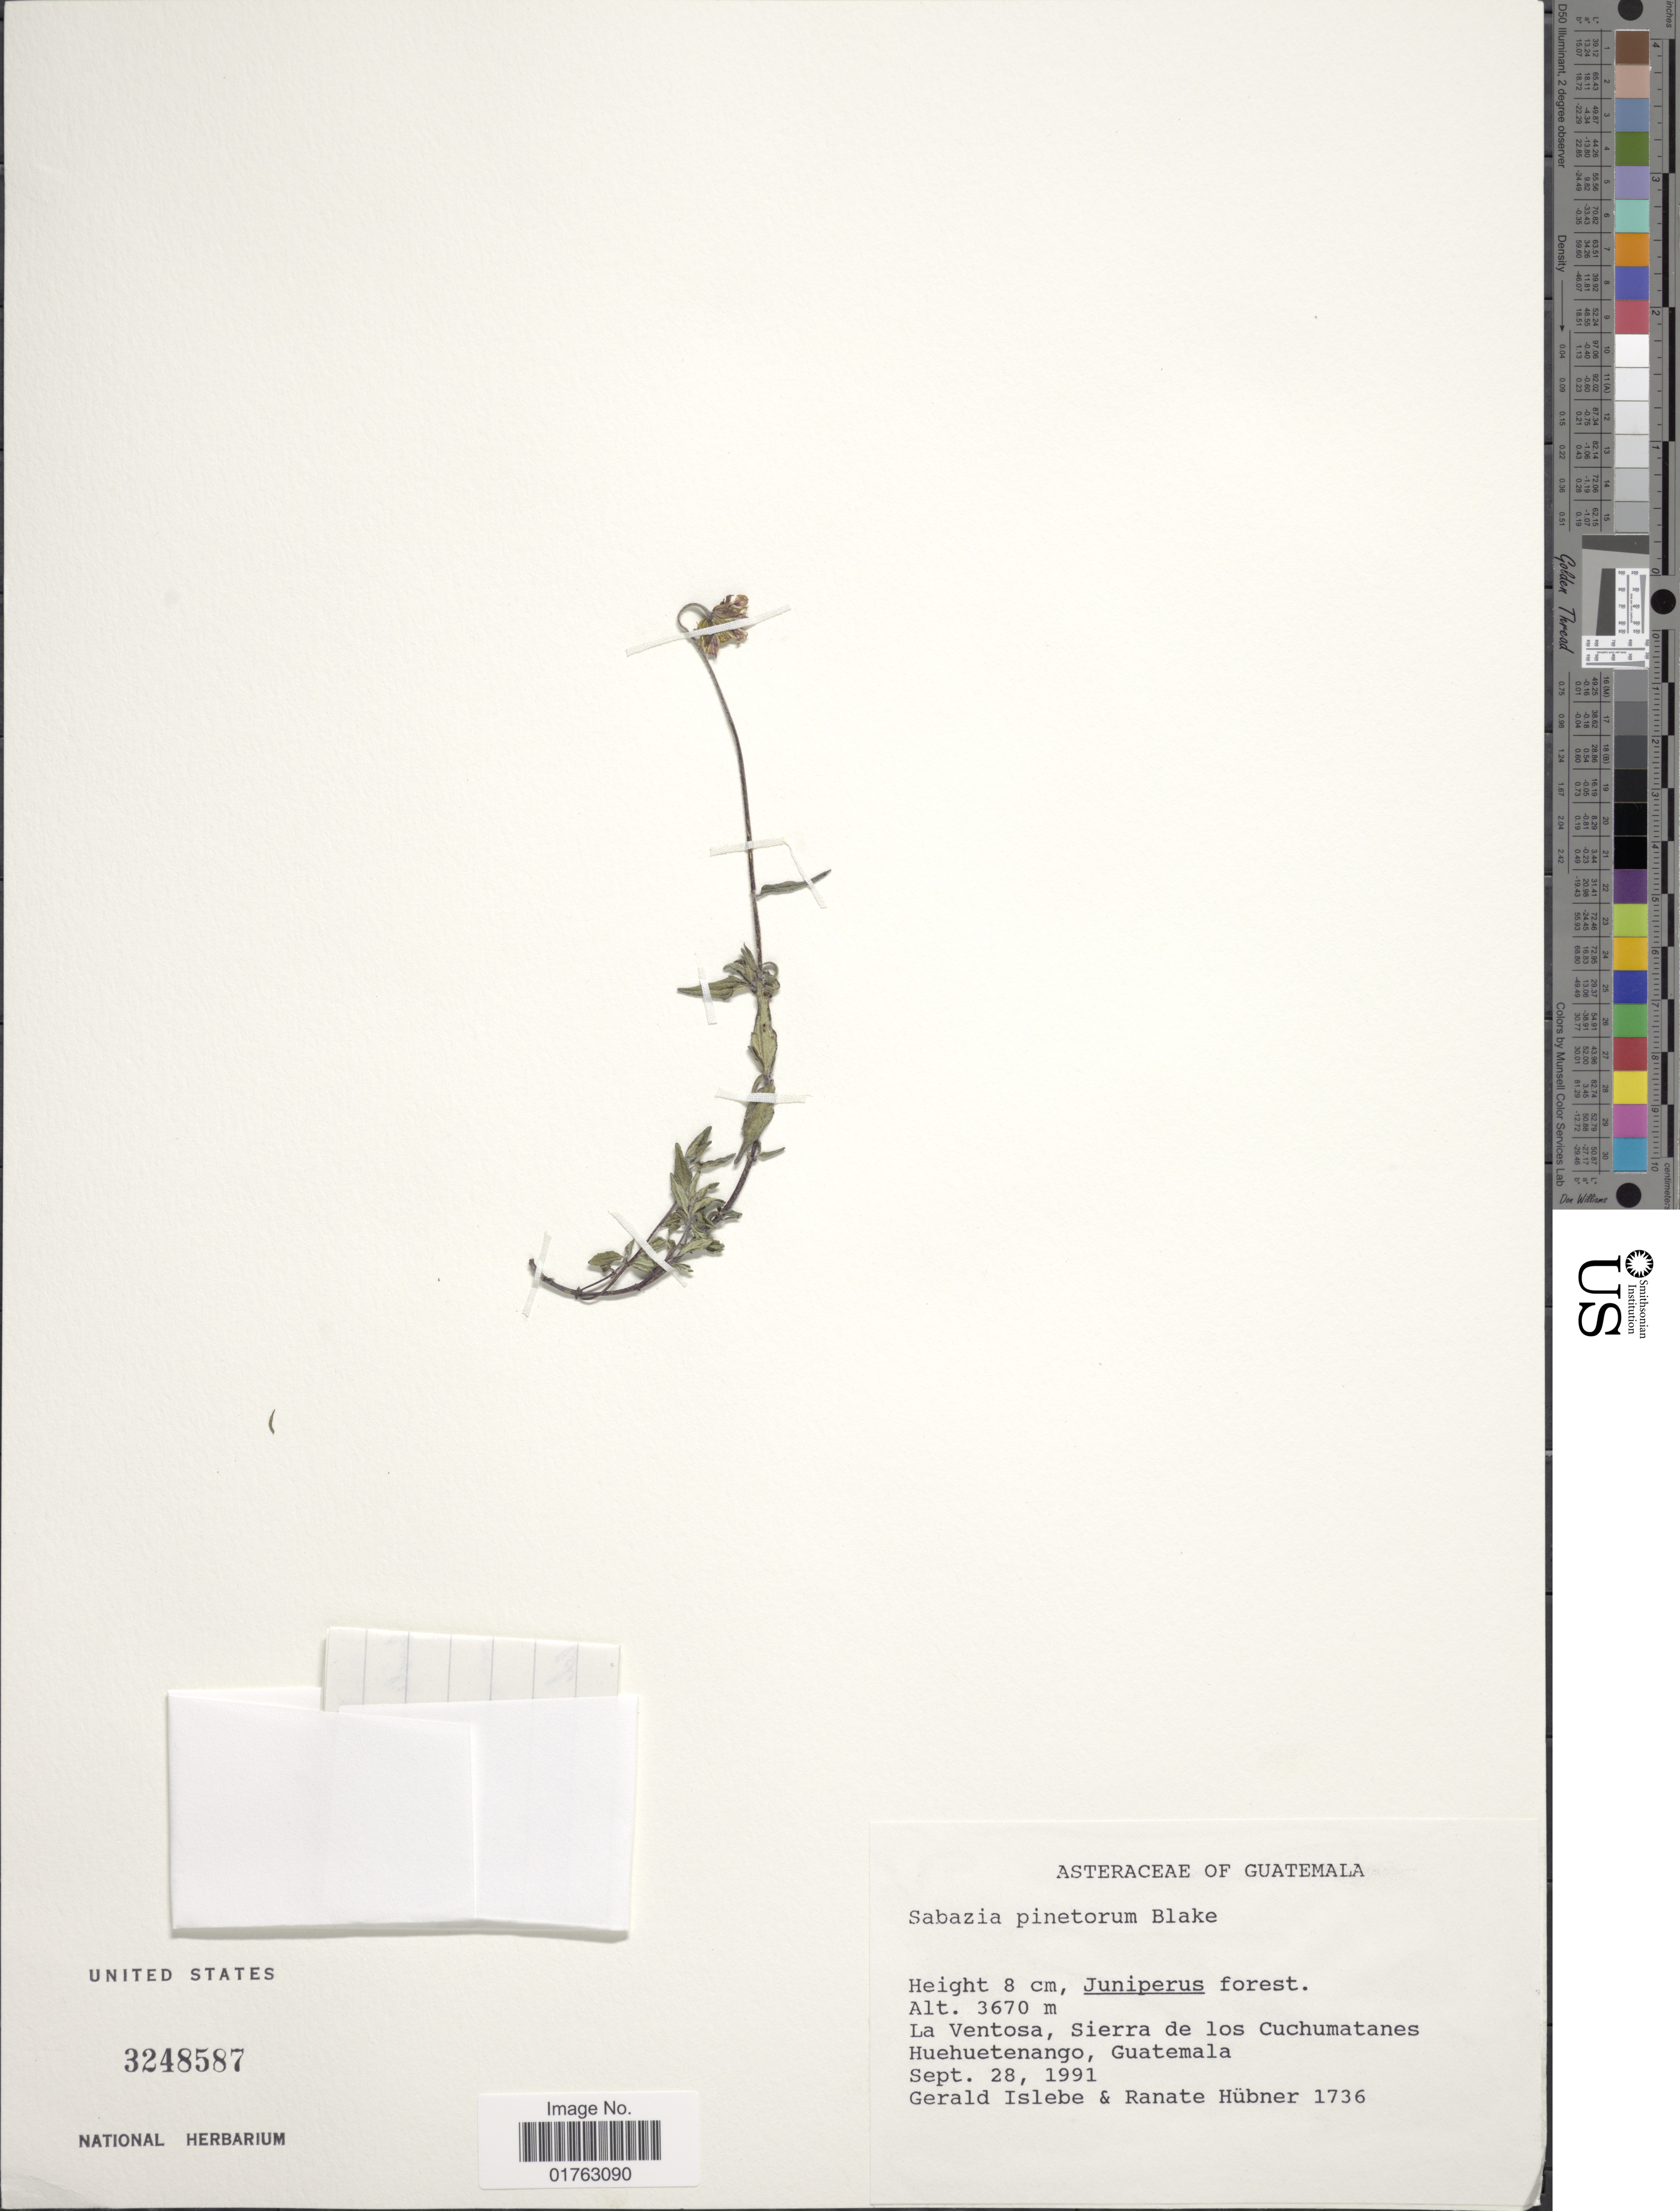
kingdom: Plantae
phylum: Tracheophyta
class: Magnoliopsida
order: Asterales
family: Asteraceae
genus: Sabazia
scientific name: Sabazia pinetorum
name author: S.F. Blake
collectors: G. Islebe & R. Hubner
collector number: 1736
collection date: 1991-09-28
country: Guatemala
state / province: Huehuetenango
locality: La Ventosa, Sierra de los Cuchumatanes, Huehuetenango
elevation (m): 3670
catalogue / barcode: US 3248587